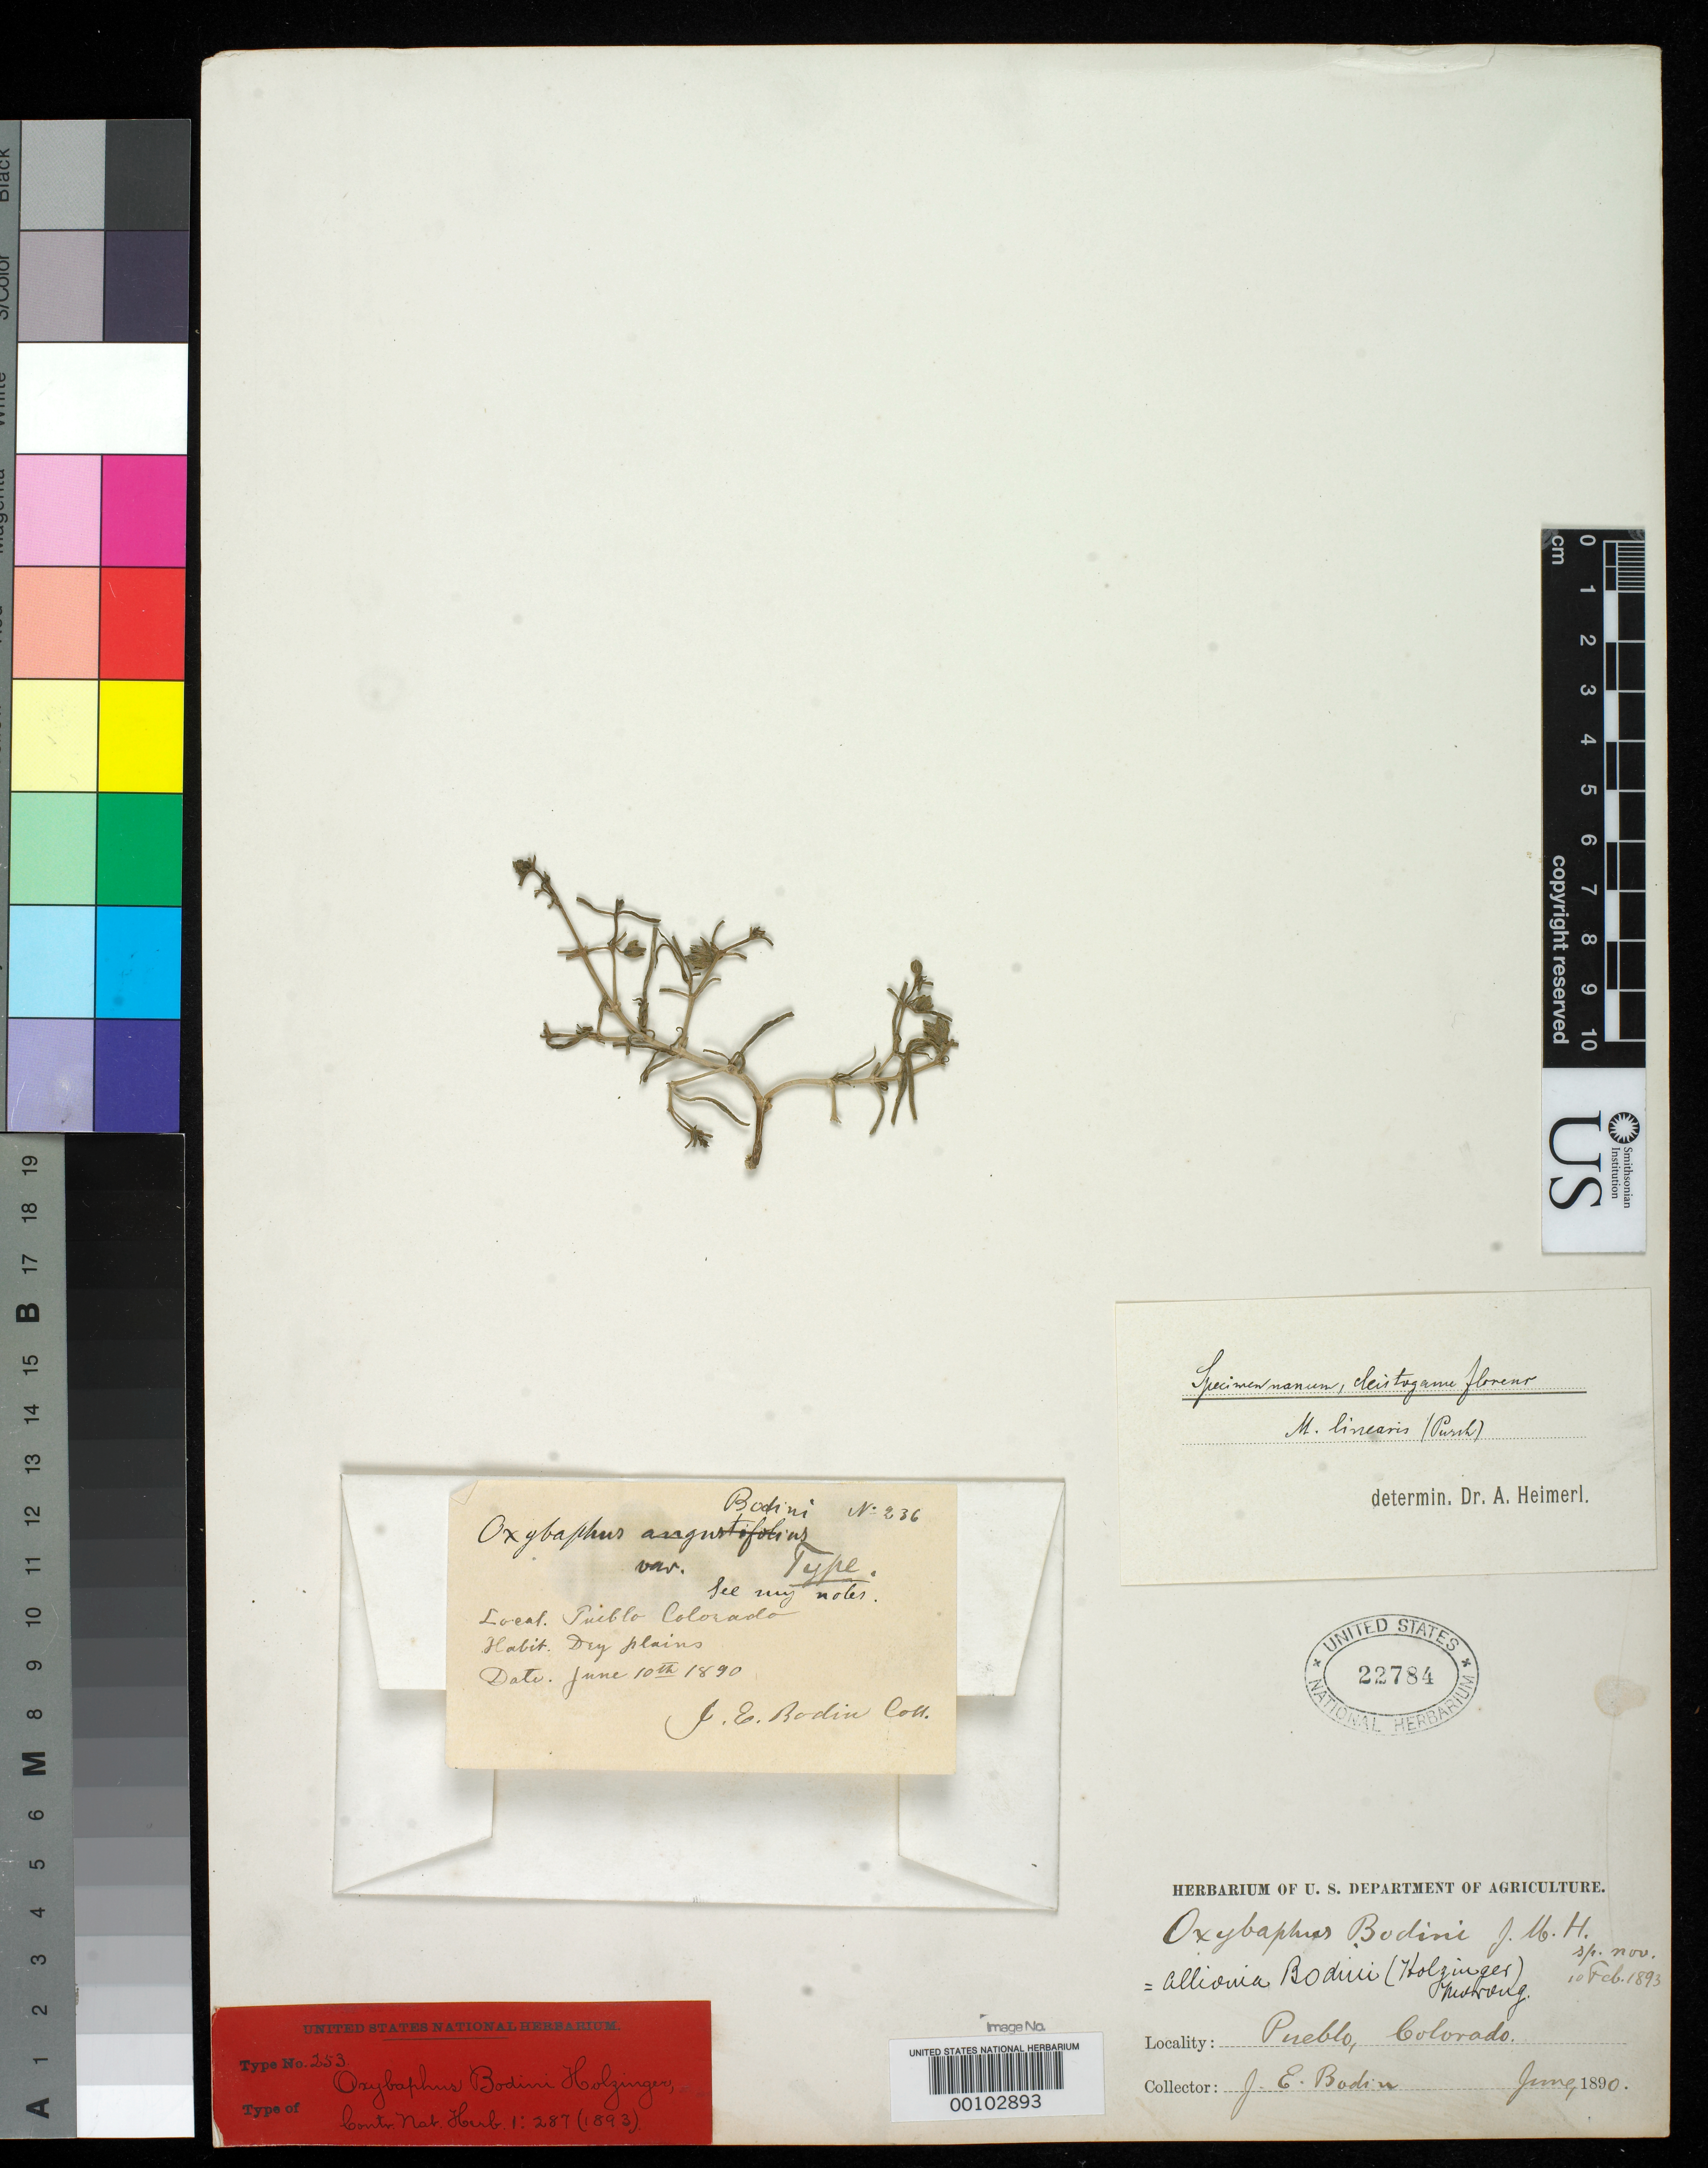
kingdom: Plantae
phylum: Tracheophyta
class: Magnoliopsida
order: Caryophyllales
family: Nyctaginaceae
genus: Oxybaphus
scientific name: Oxybaphus bodini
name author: Holz.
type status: Holotype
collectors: J. E. Bodin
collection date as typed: Jun 1890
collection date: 1890-06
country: United States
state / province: Colorado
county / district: Pueblo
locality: Pueblo.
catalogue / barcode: US 22784